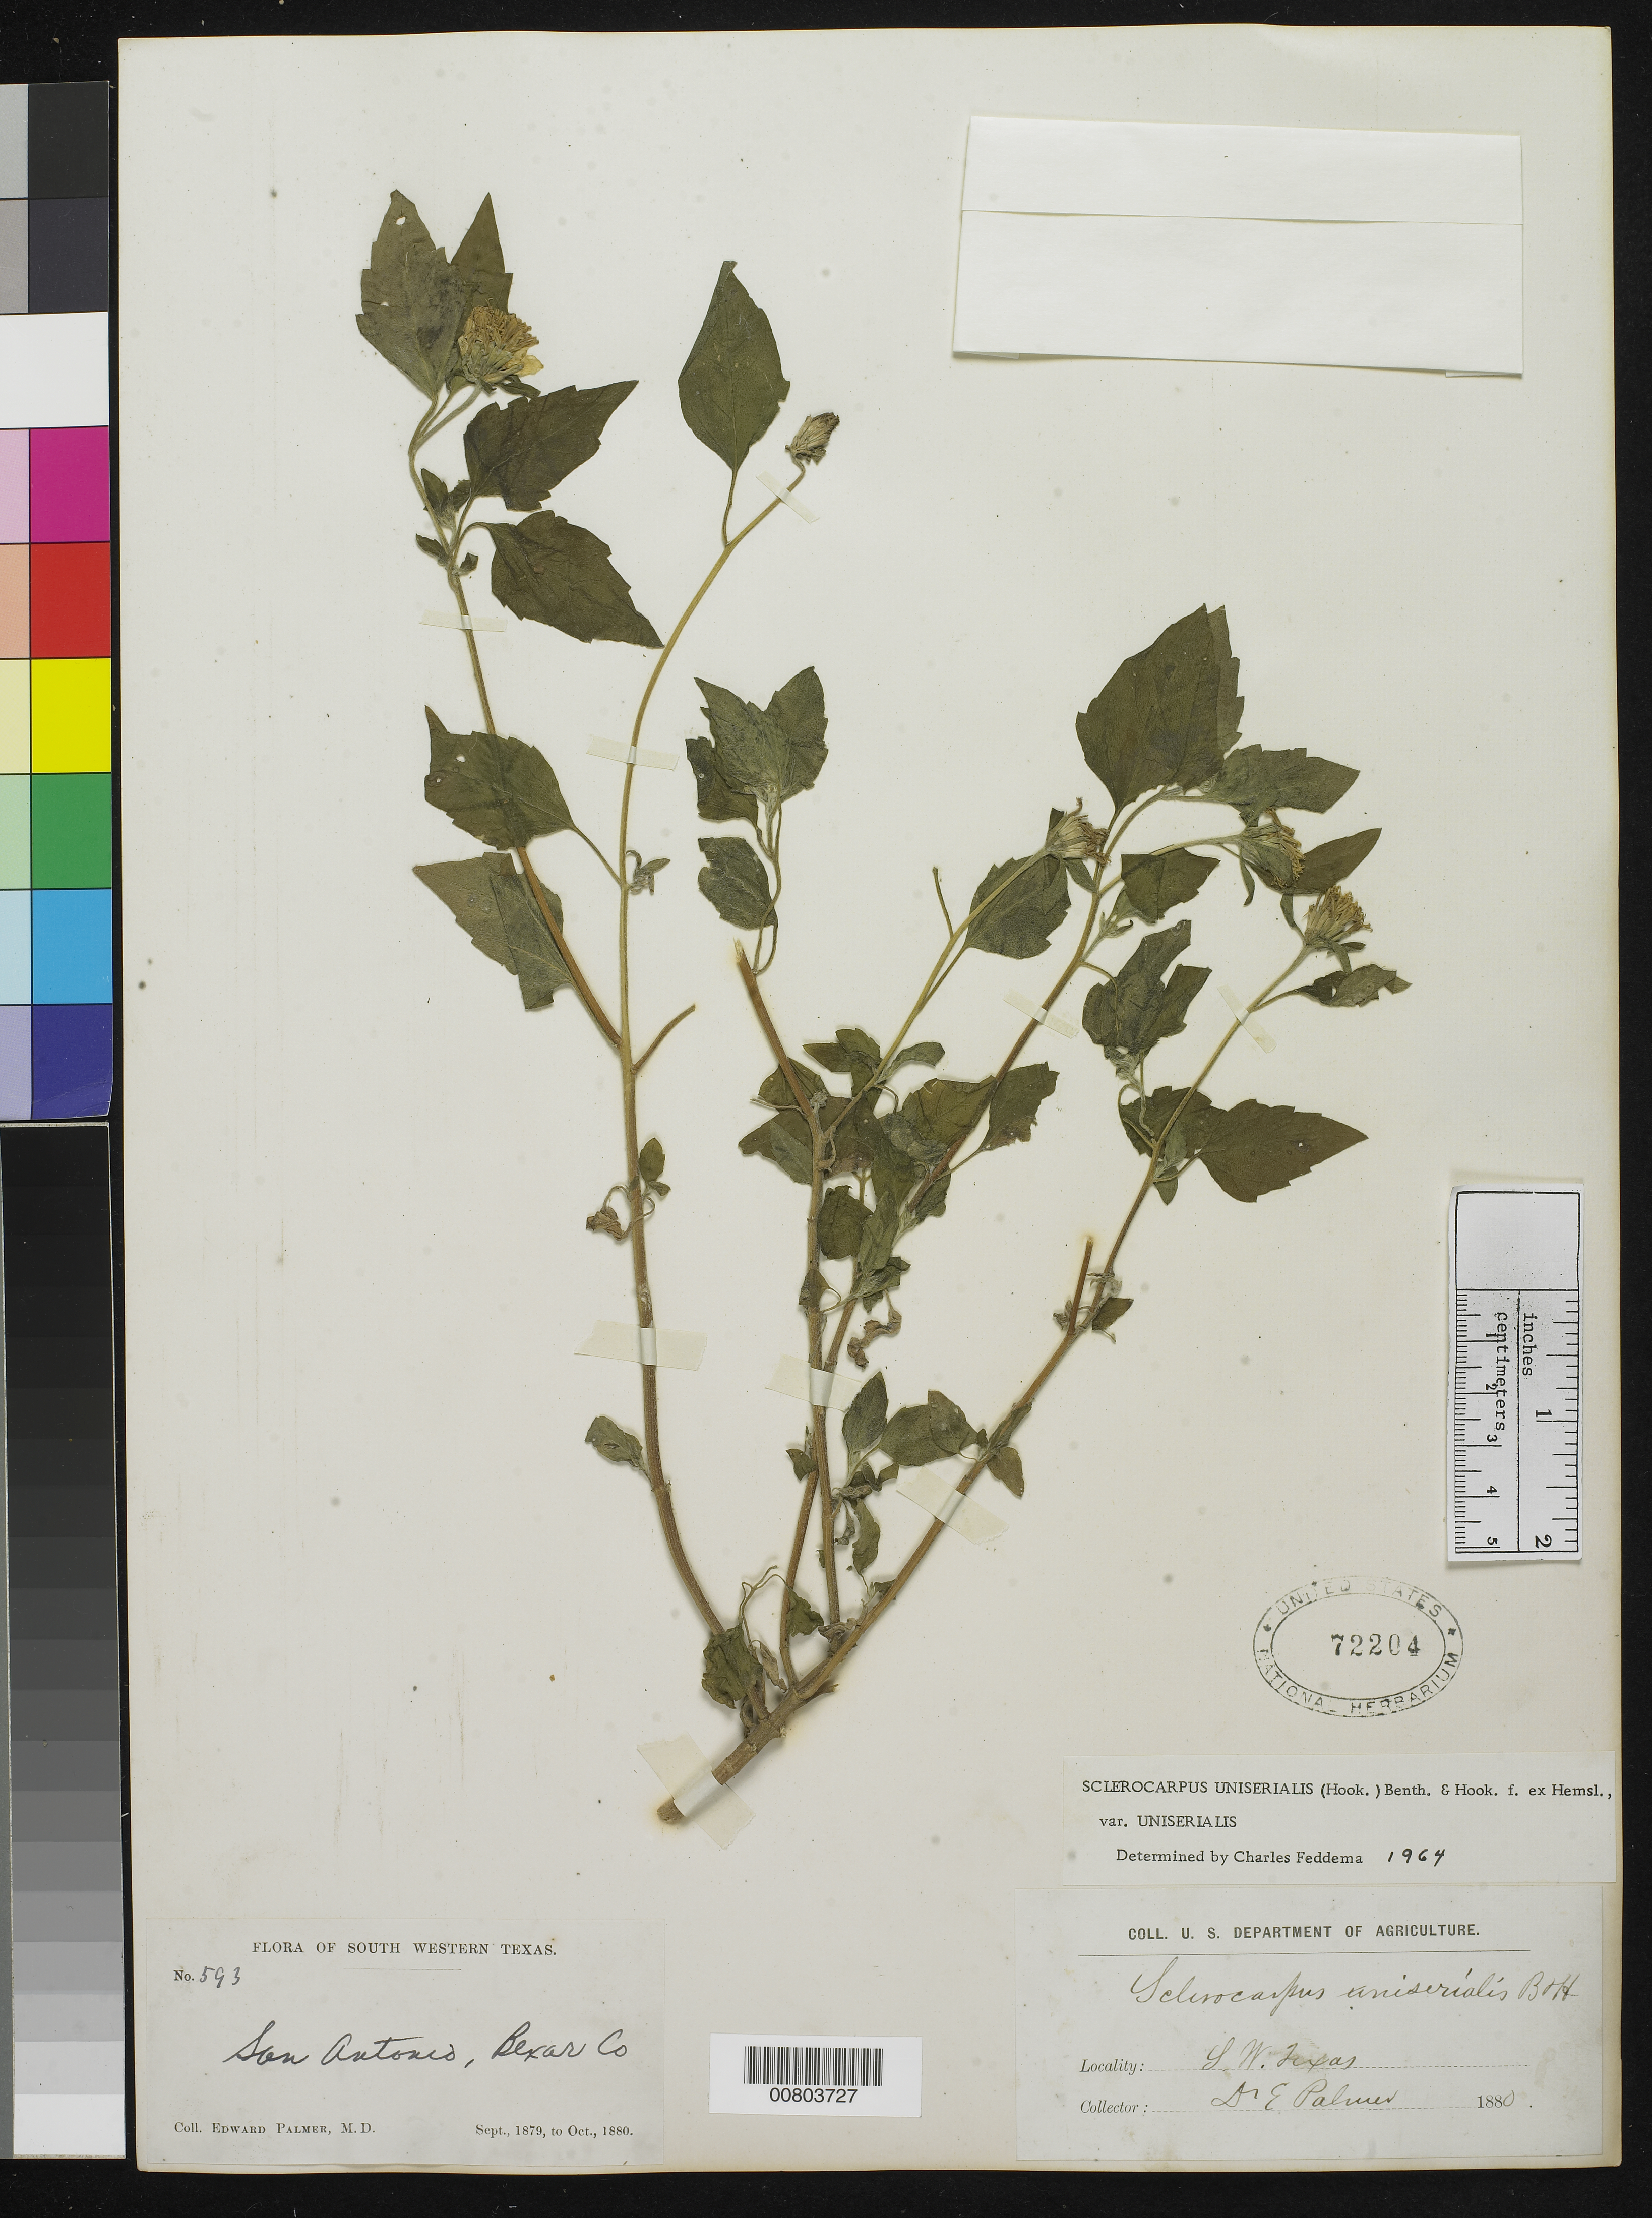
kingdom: Plantae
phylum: Tracheophyta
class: Magnoliopsida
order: Asterales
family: Asteraceae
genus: Sclerocarpus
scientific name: Sclerocarpus uniserialis var. uniserialis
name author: (Hook.) Benth. & Hook. f. ex Hemsl.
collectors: E. Palmer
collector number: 593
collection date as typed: Jan 1880 to -- Oct 1880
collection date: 1880-01/1880-10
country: United States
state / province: Texas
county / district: Bexar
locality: San Antonio, Bexar County, SW Texas.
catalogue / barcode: US 72204